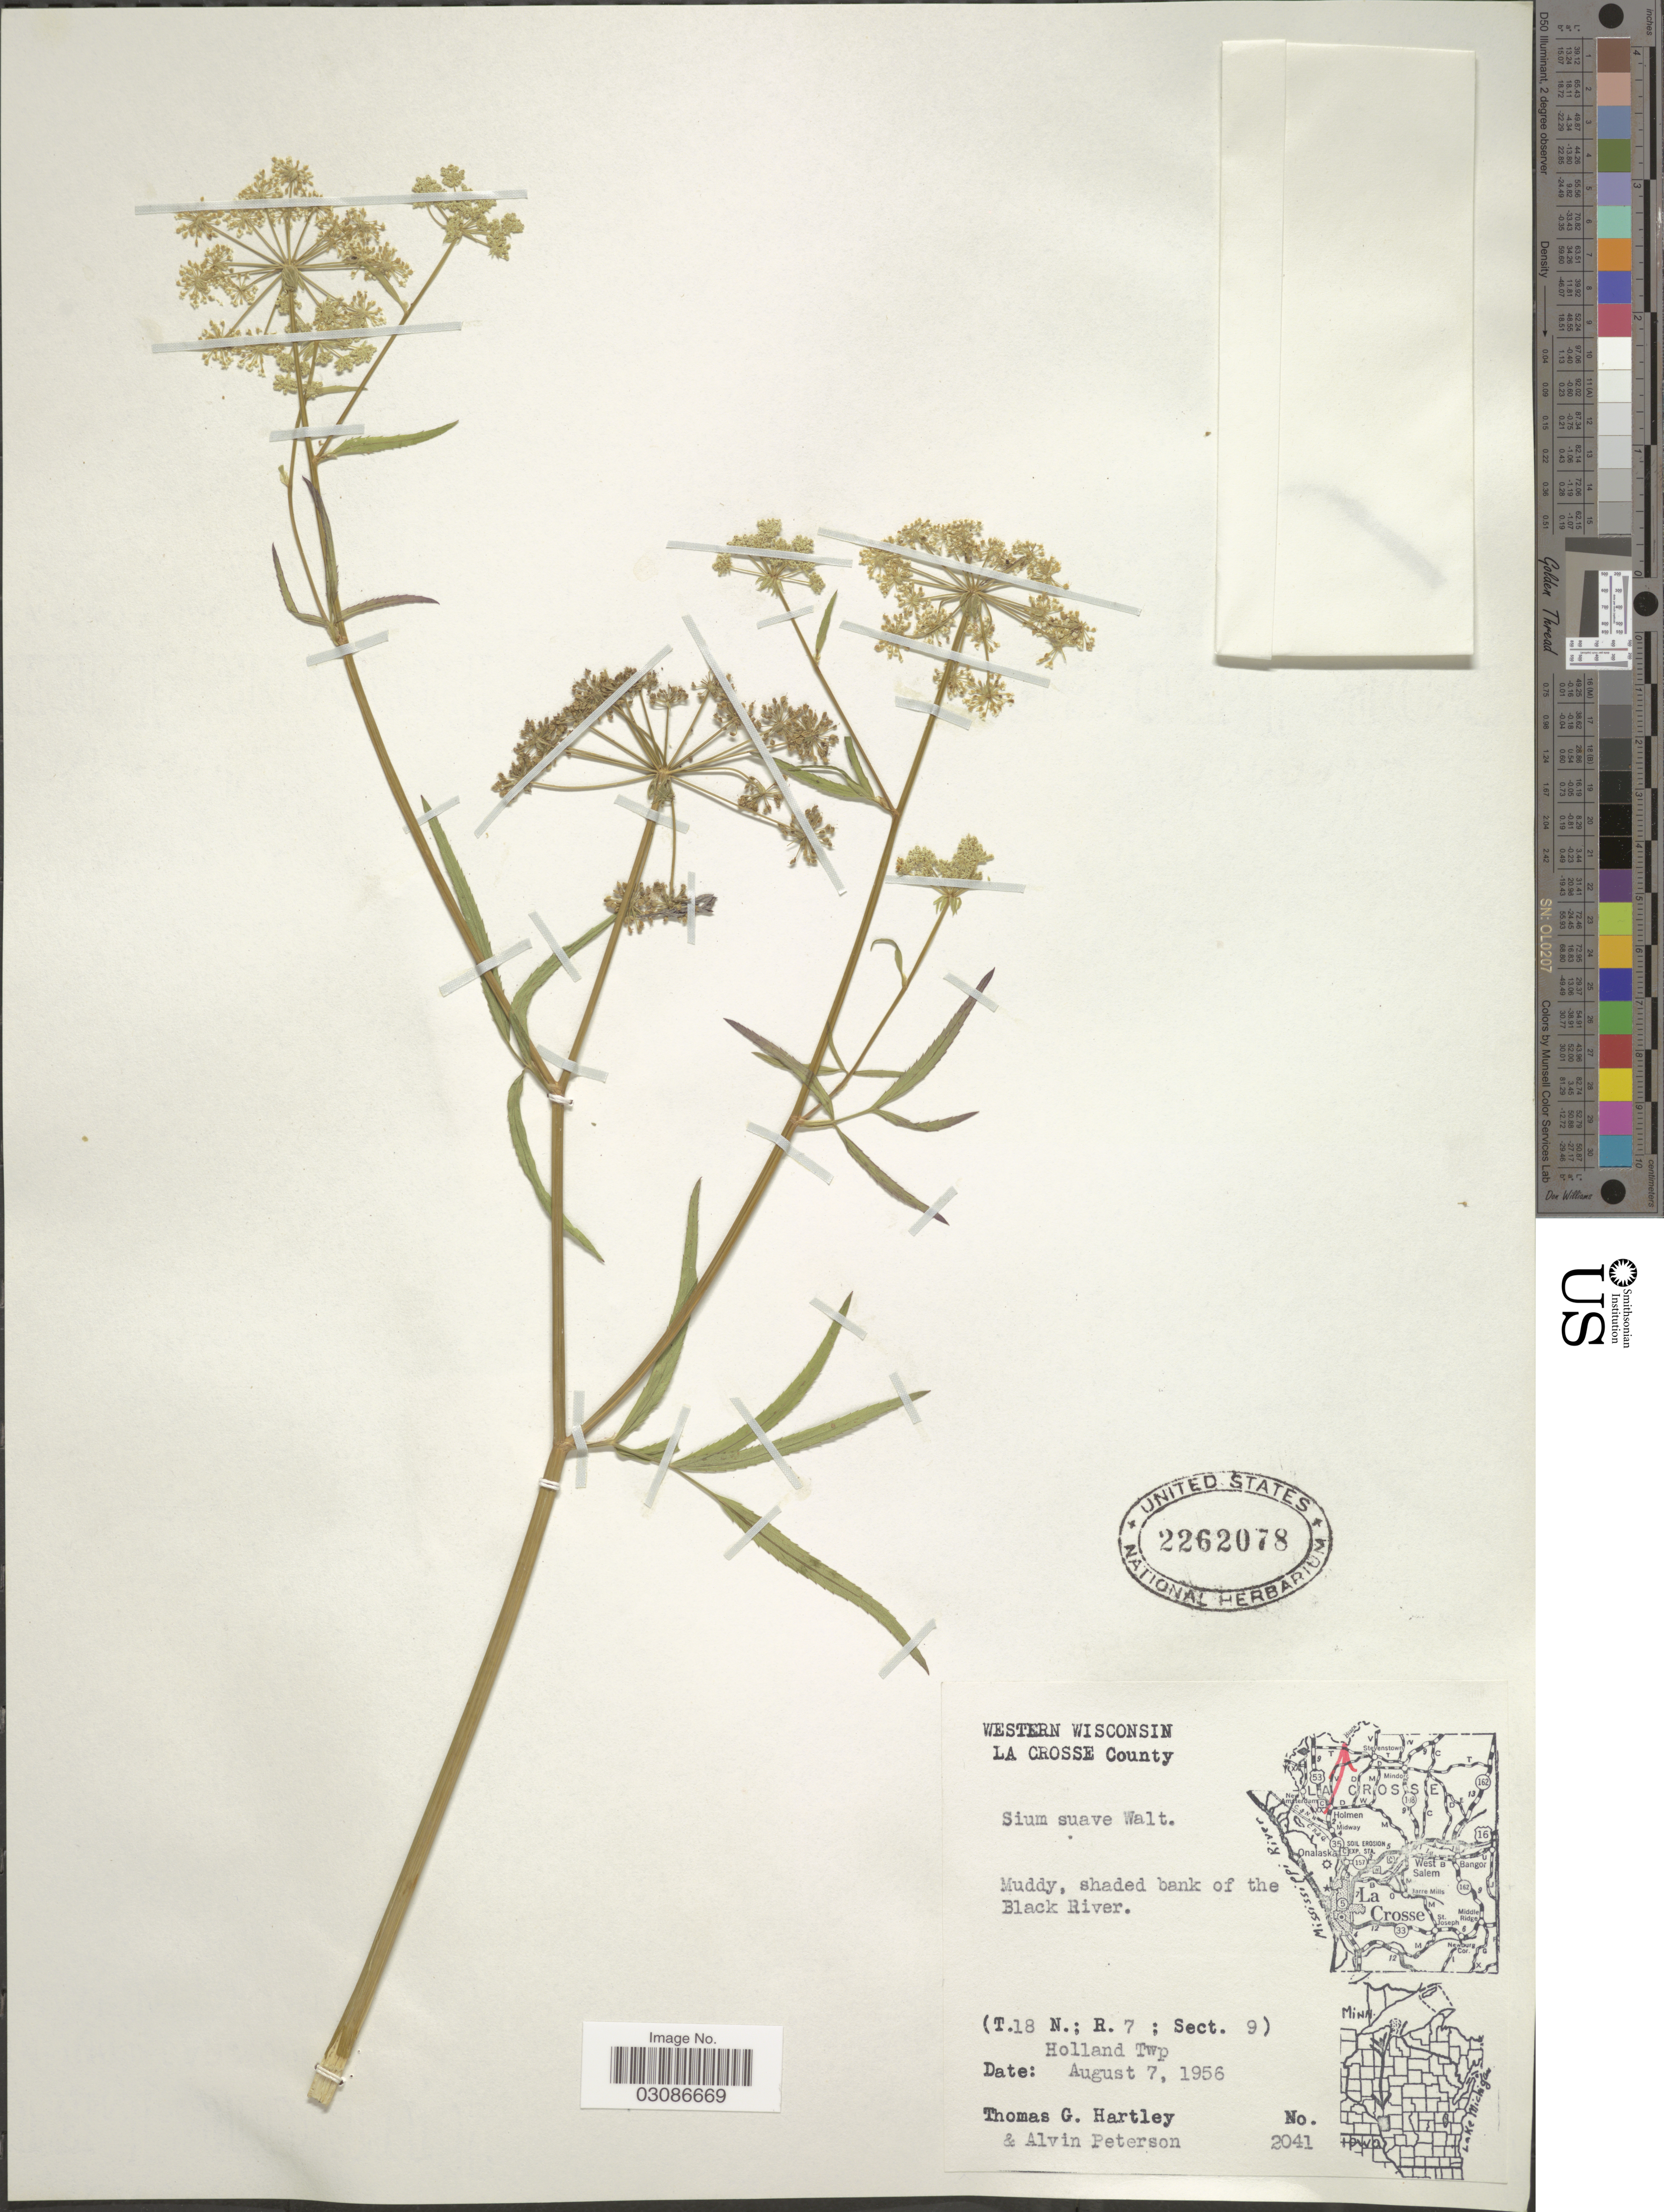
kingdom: Plantae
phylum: Tracheophyta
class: Magnoliopsida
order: Apiales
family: Apiaceae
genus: Sium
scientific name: Sium suave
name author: Walter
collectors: T. G. Hartley & A. M. Peterson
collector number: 2041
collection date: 1956-08-07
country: United States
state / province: Wisconsin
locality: Western Wisconsin. La Crosse County. Shaded bank of the Black River. (T.18 N. ; R. 7 ; Sect. 9) Holland Twp.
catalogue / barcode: US 2262078